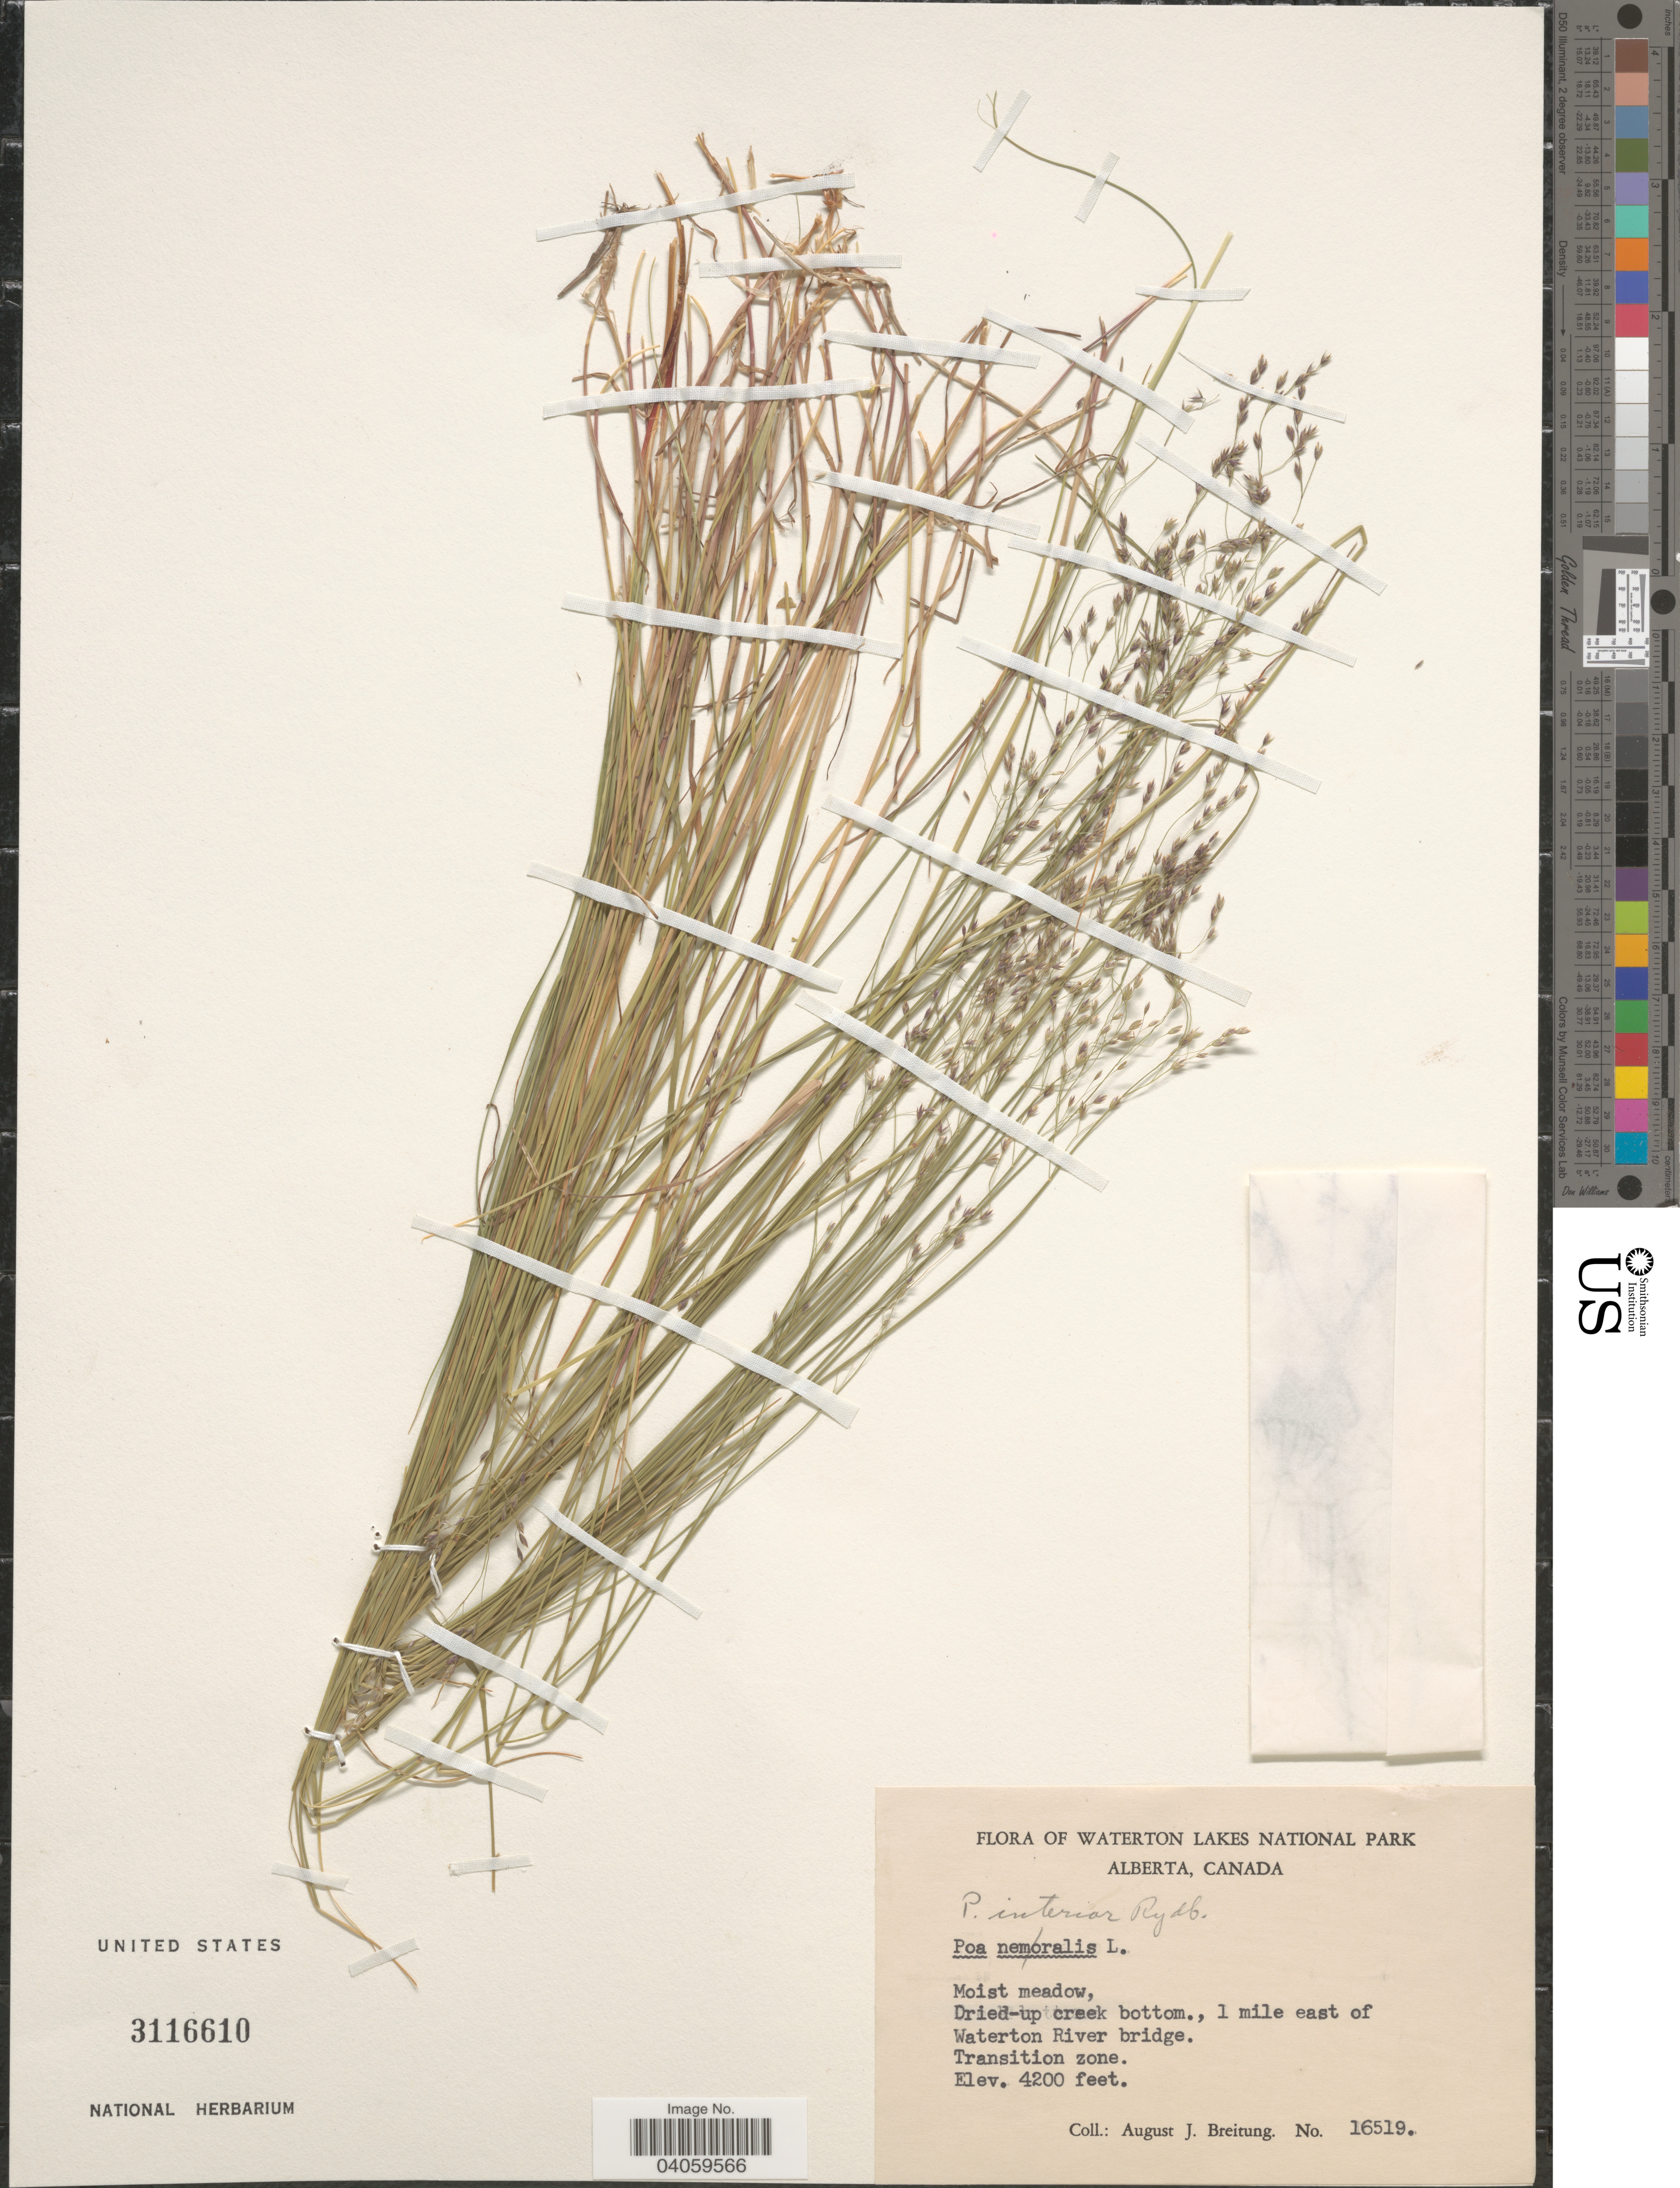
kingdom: Plantae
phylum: Tracheophyta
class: Liliopsida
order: Poales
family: Poaceae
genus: Poa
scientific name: Poa interior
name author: Rydb.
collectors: A. Breitung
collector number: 16519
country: Canada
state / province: Alberta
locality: Waterton Lakes National Park. 1 mile east of Waterton River bridge. Transition zone.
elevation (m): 1280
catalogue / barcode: US 3116610